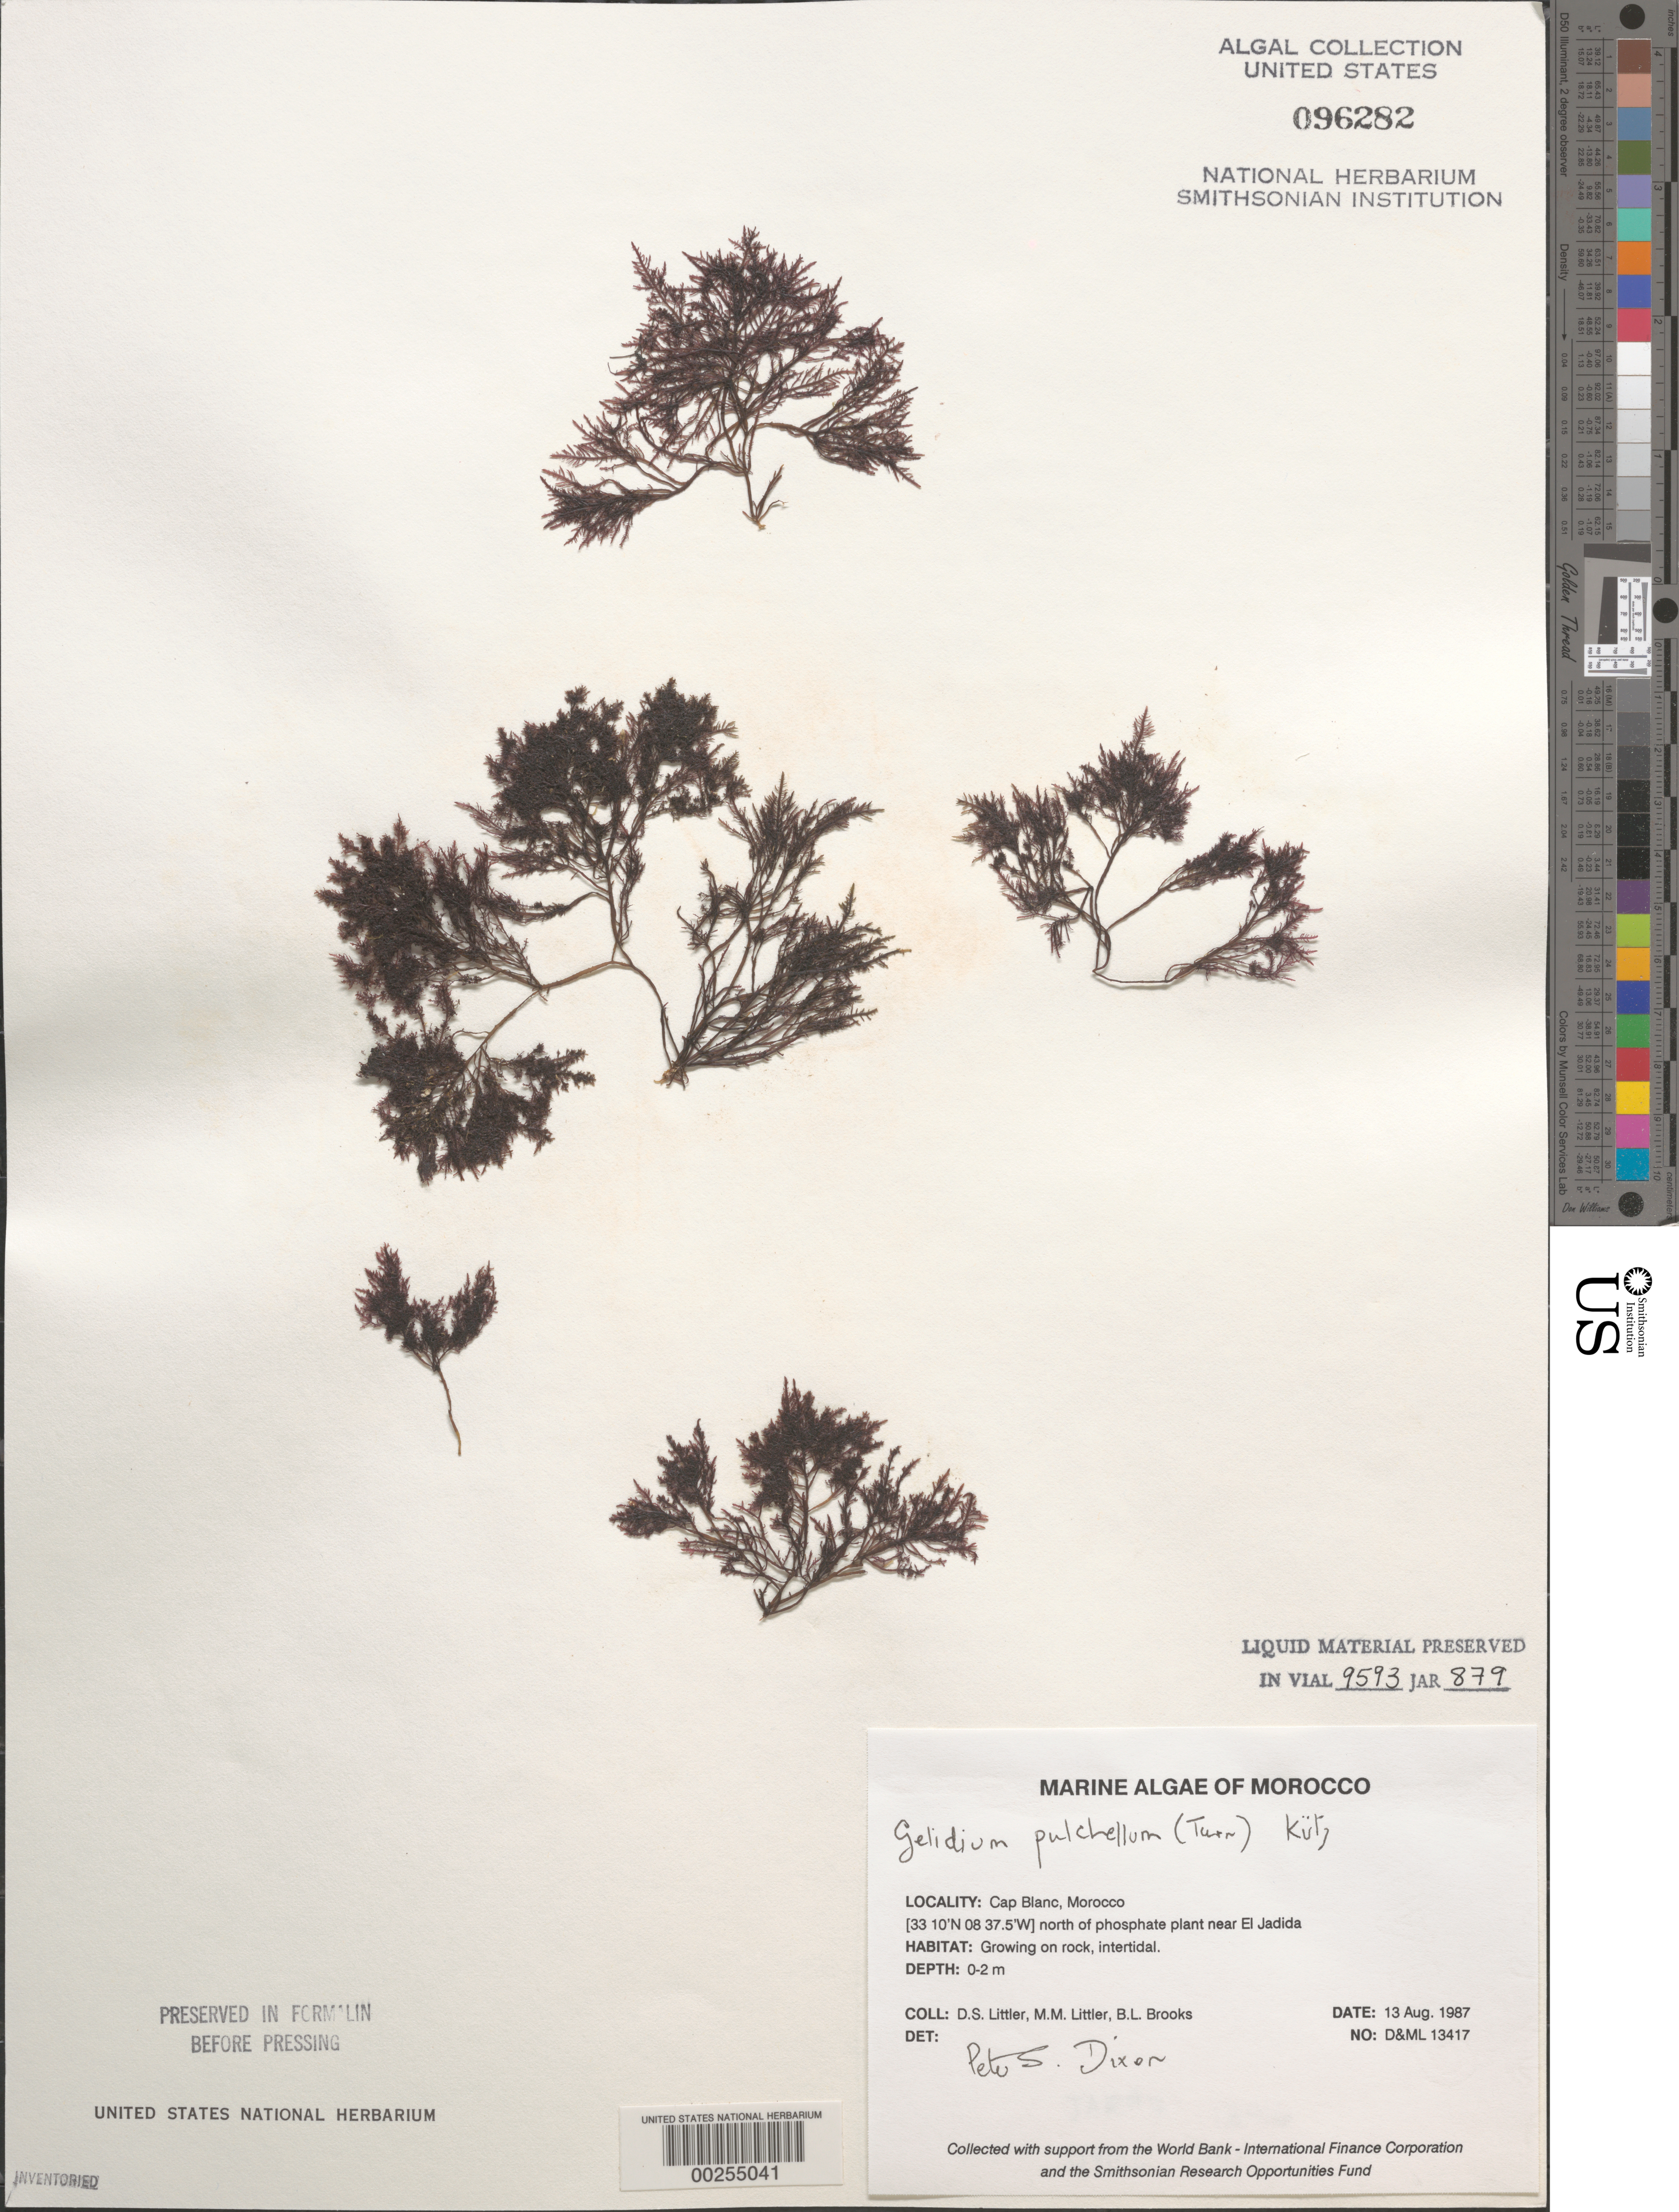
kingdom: Plantae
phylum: Rhodophyta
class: Florideophyceae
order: Gelidiales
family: Gelidiaceae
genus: Gelidium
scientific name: Gelidium pulchellum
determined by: Dixon, P. S.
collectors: D. S. Littler, M. M. Littler & B. Brooks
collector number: D&ML 13417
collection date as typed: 13 Aug 1987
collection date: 1987-08-13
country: Morocco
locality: Cap Blanc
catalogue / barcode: US 96282